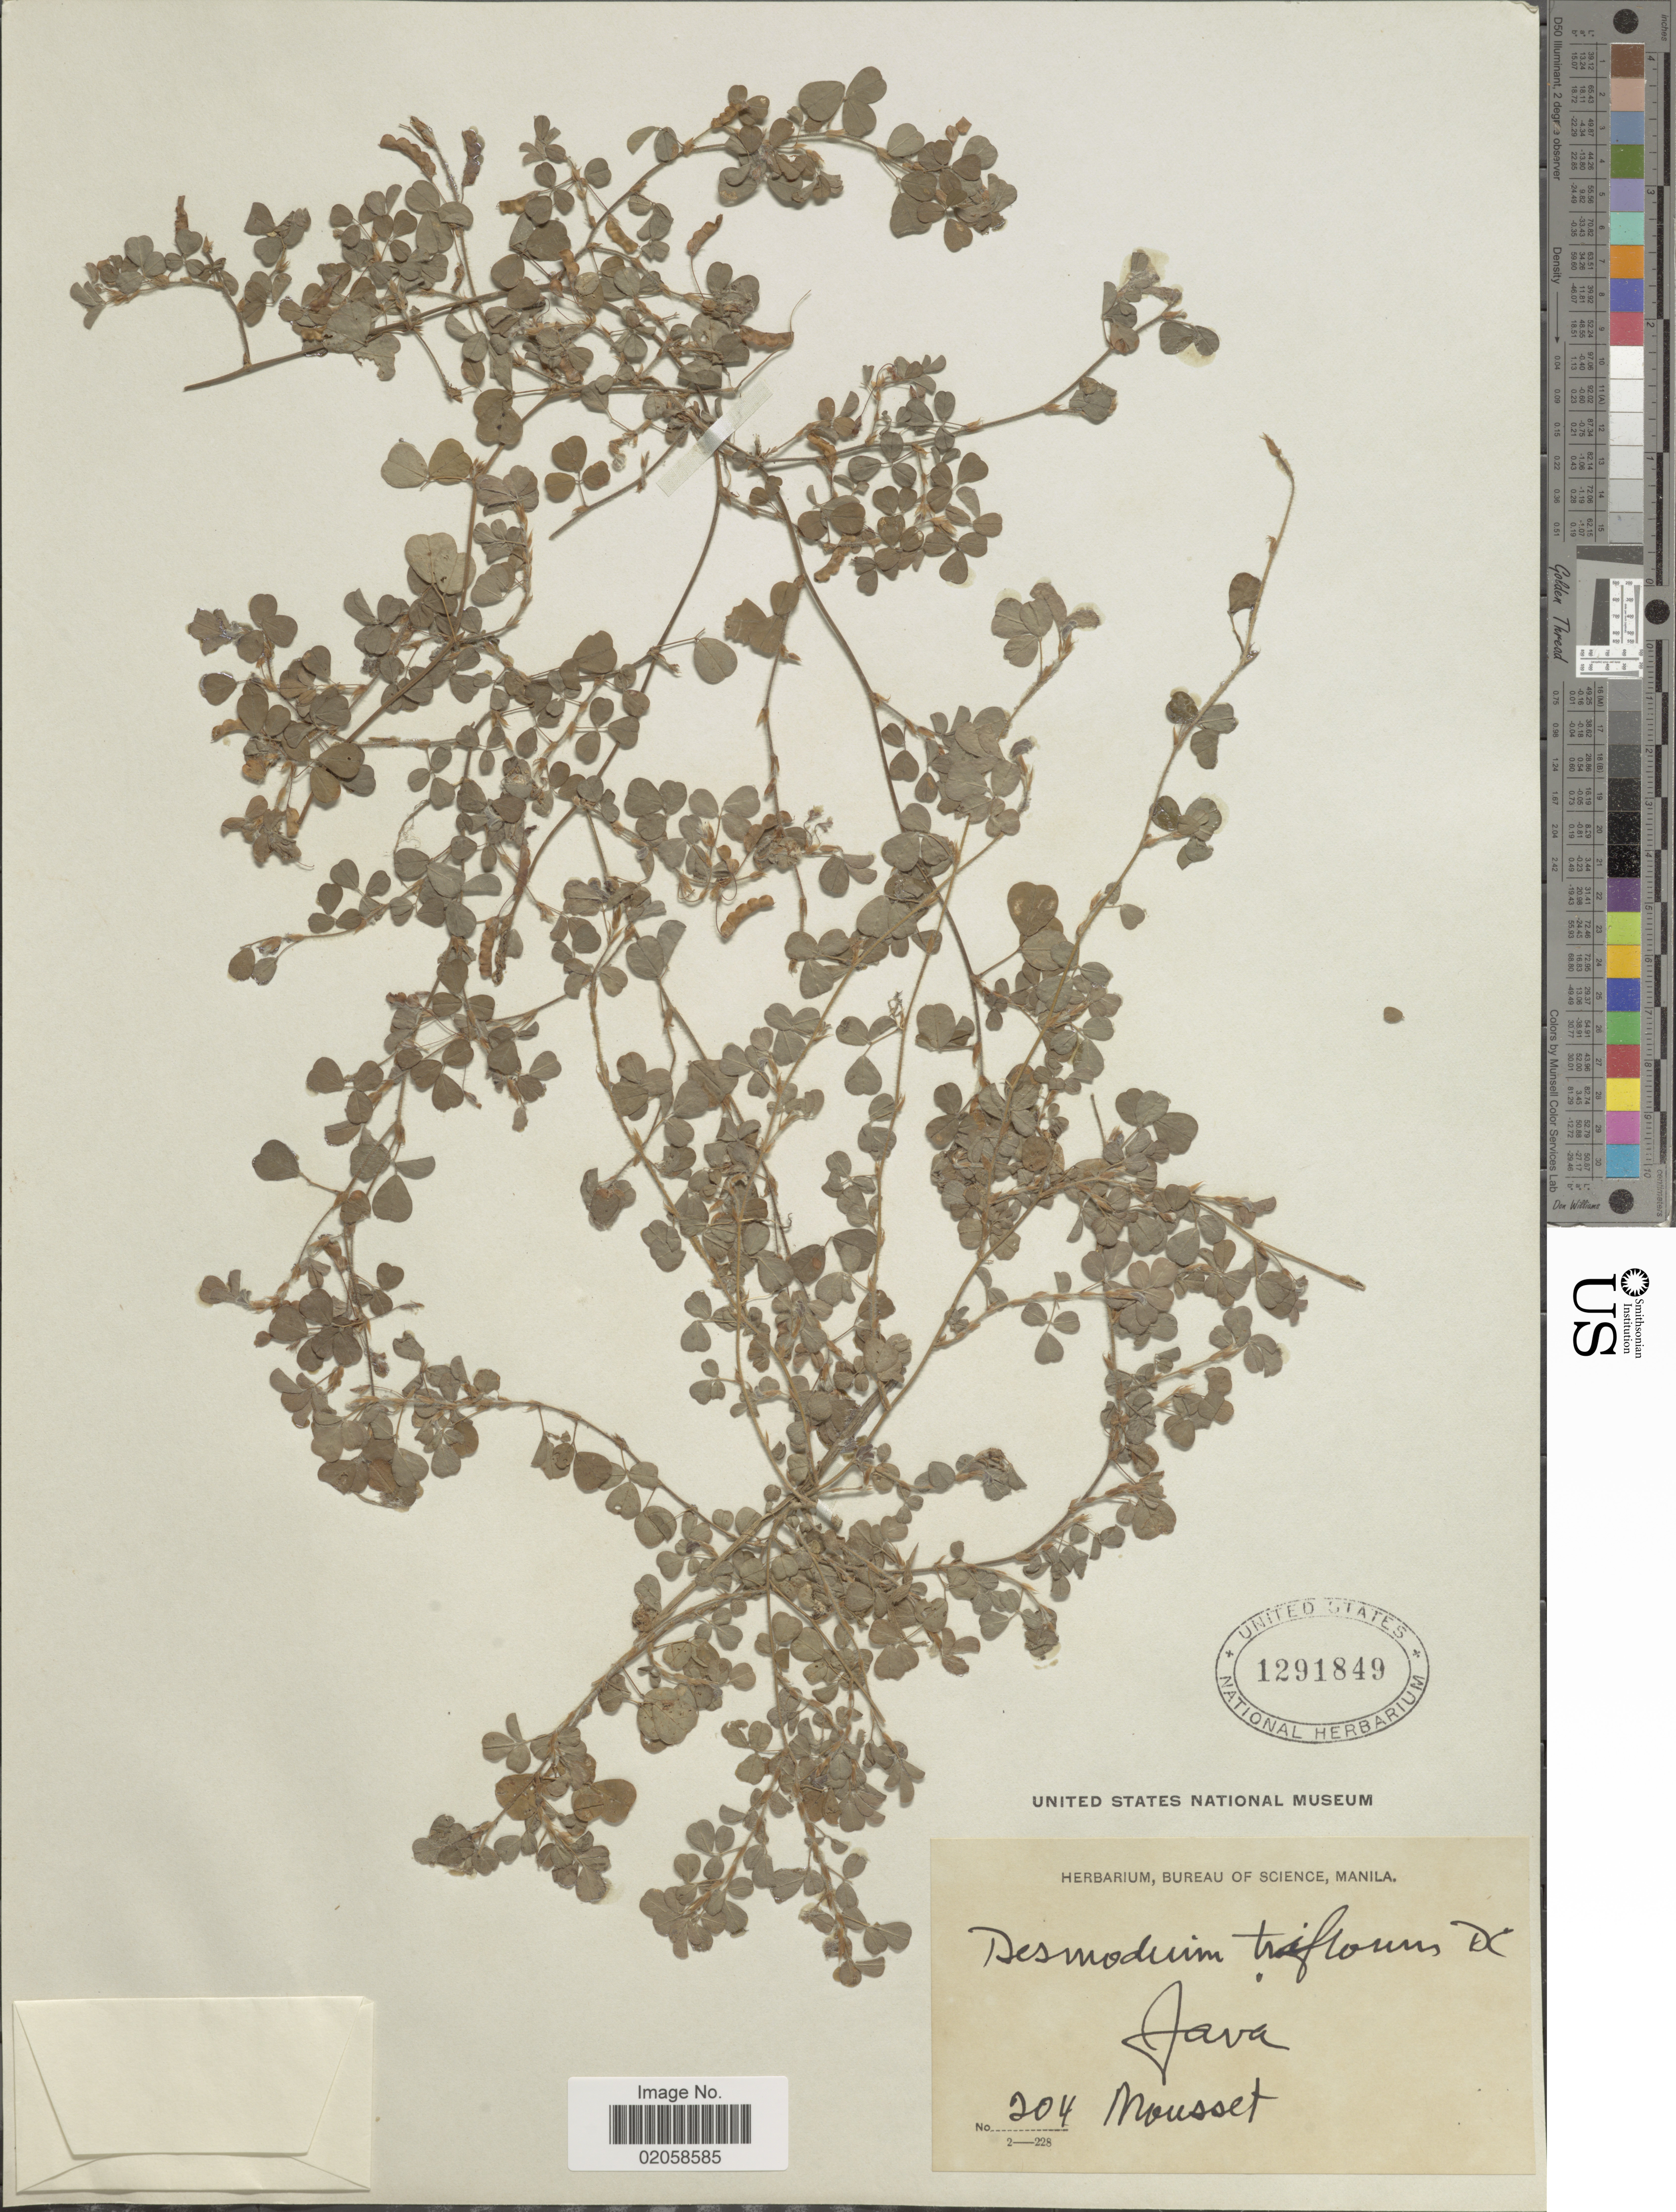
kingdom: Plantae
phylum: Tracheophyta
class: Magnoliopsida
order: Fabales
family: Fabaceae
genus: Grona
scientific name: Grona triflora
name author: (L.) H. Ohashi & K. Ohashi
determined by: Strong, Mark T., (BOT), Smithsonian Institution - National Museum of Natural History (UNITED STATES)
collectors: Mousset, --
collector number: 204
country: Indonesia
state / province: Java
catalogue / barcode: US 1291849